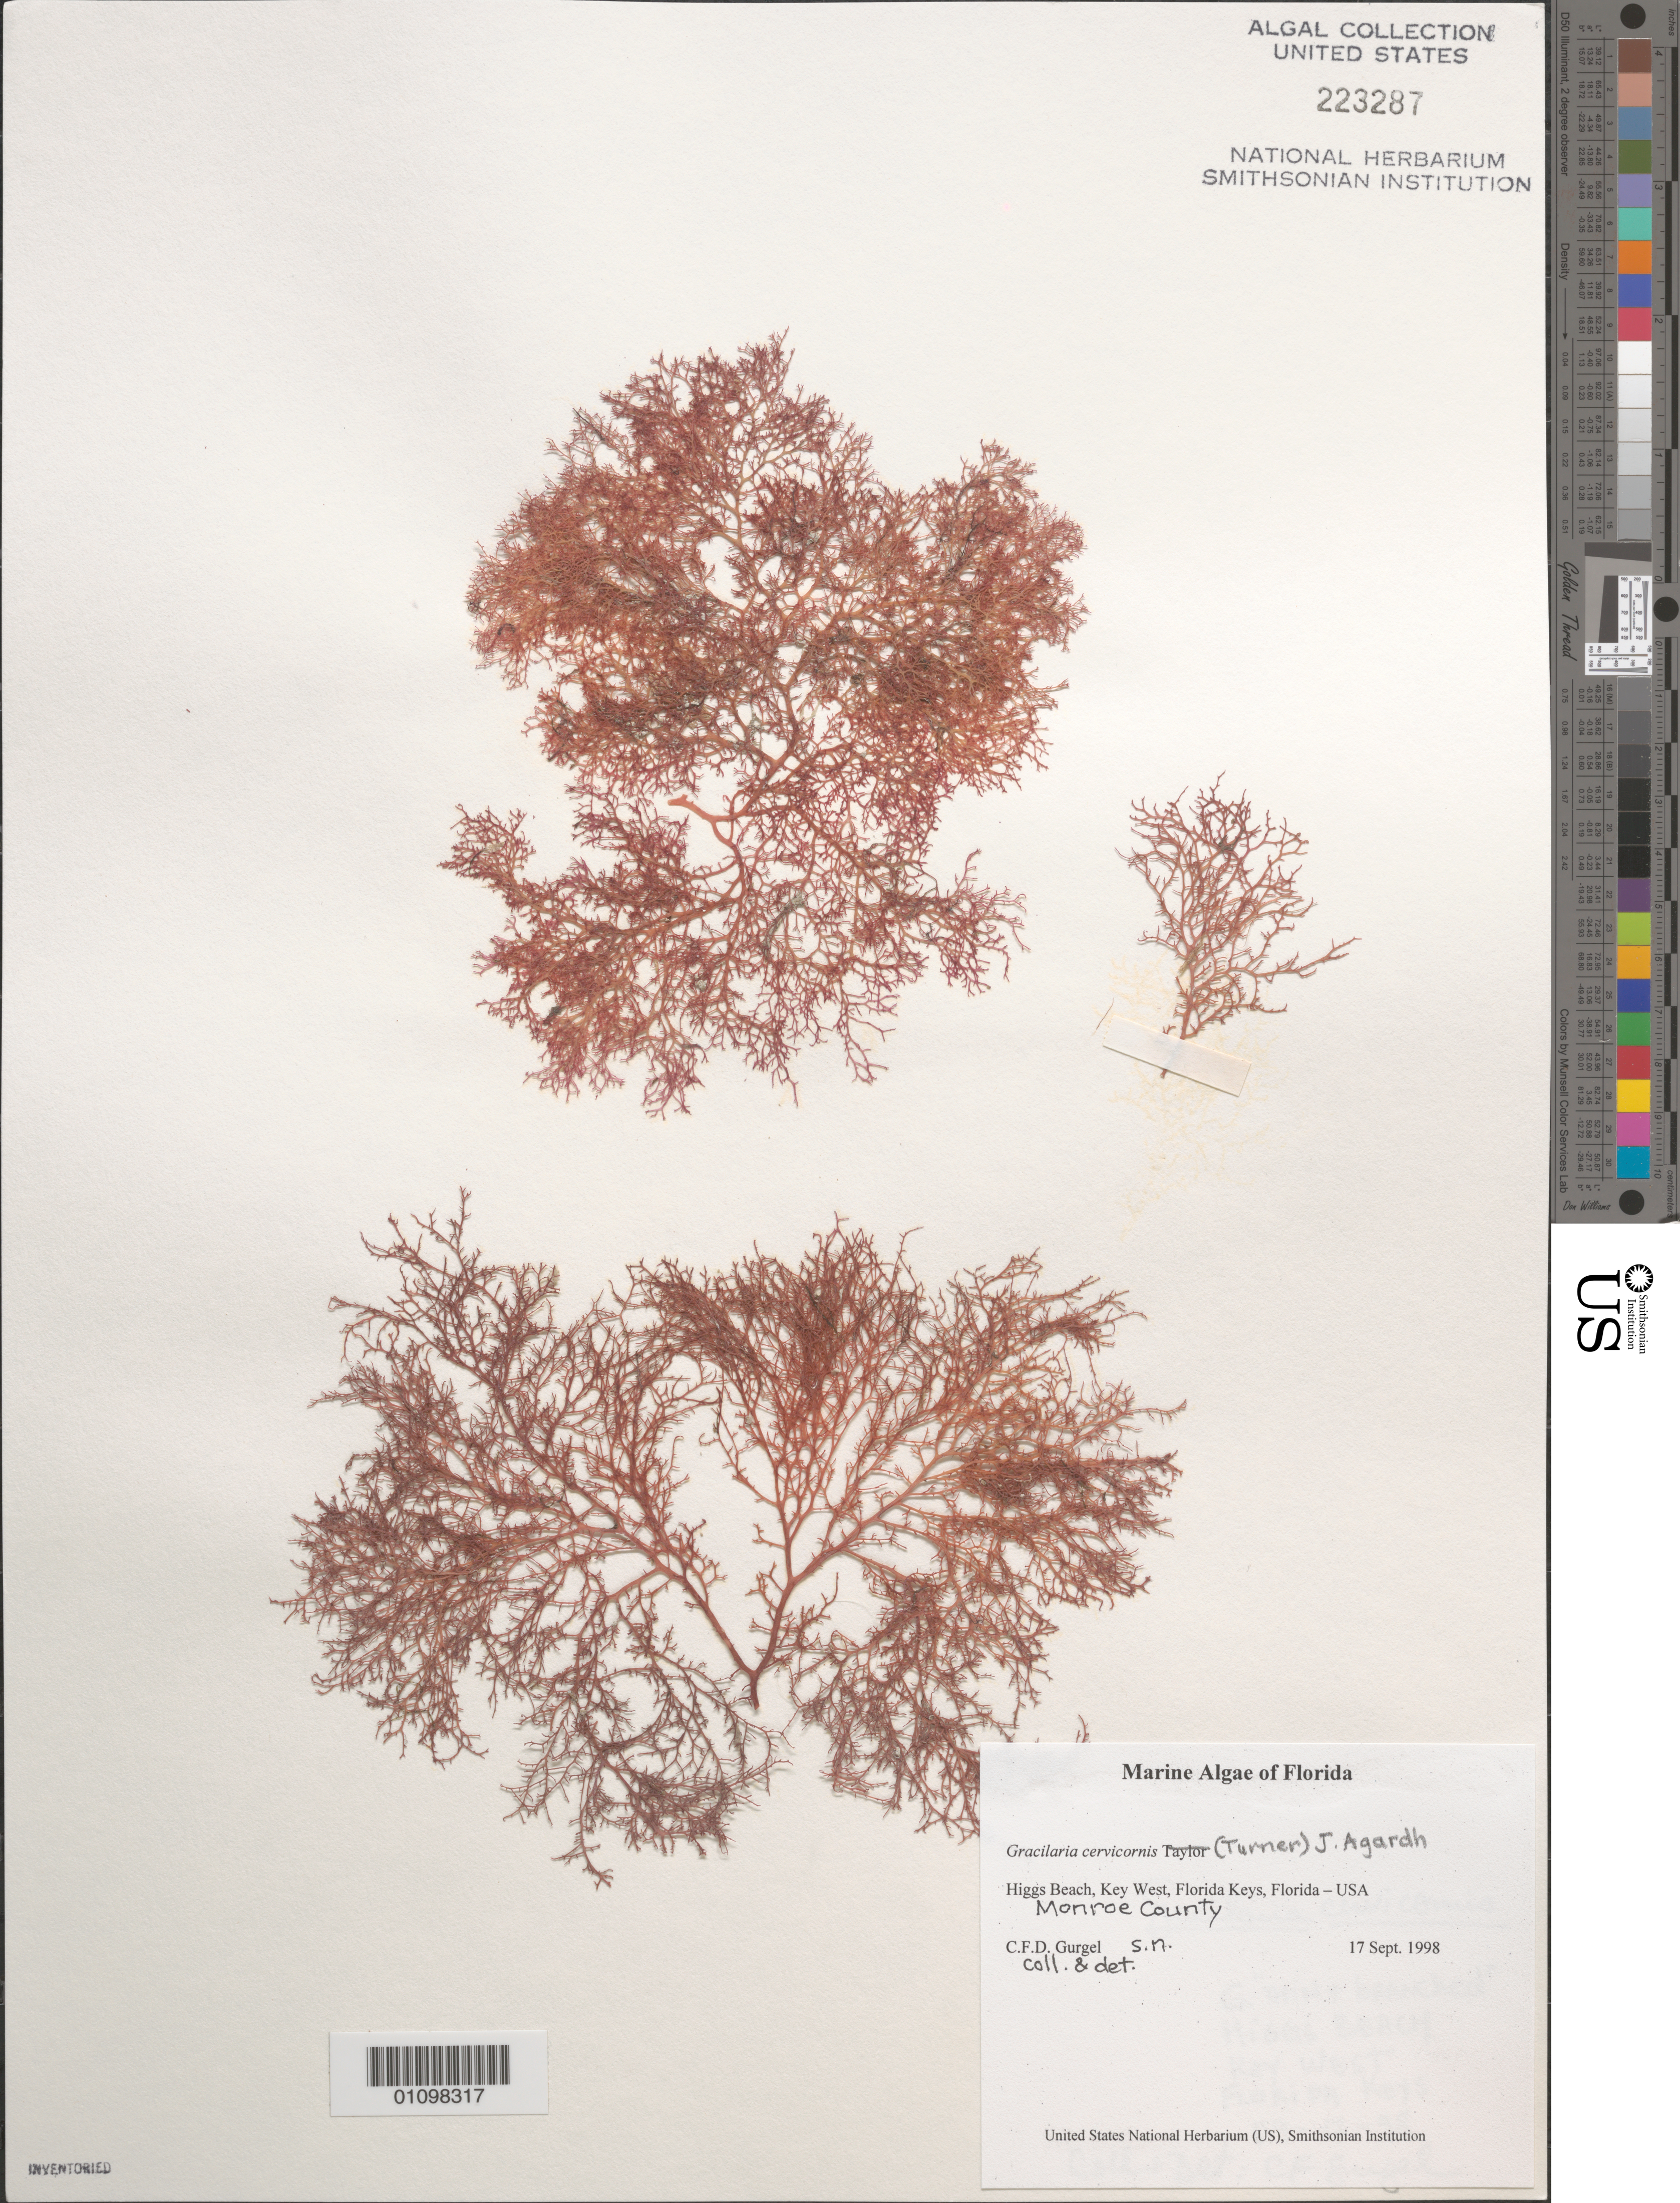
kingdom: Plantae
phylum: Rhodophyta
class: Florideophyceae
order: Gracilariales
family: Gracilariaceae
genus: Gracilaria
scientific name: Gracilaria cervicornis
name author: (Turner) J. Agardh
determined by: Gurgel, C. F. D.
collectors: C. Gurgel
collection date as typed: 17 Sep 1998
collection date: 1998-09-17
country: United States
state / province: Florida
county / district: Monroe County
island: Key West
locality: Higgs Beach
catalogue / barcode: US 223287